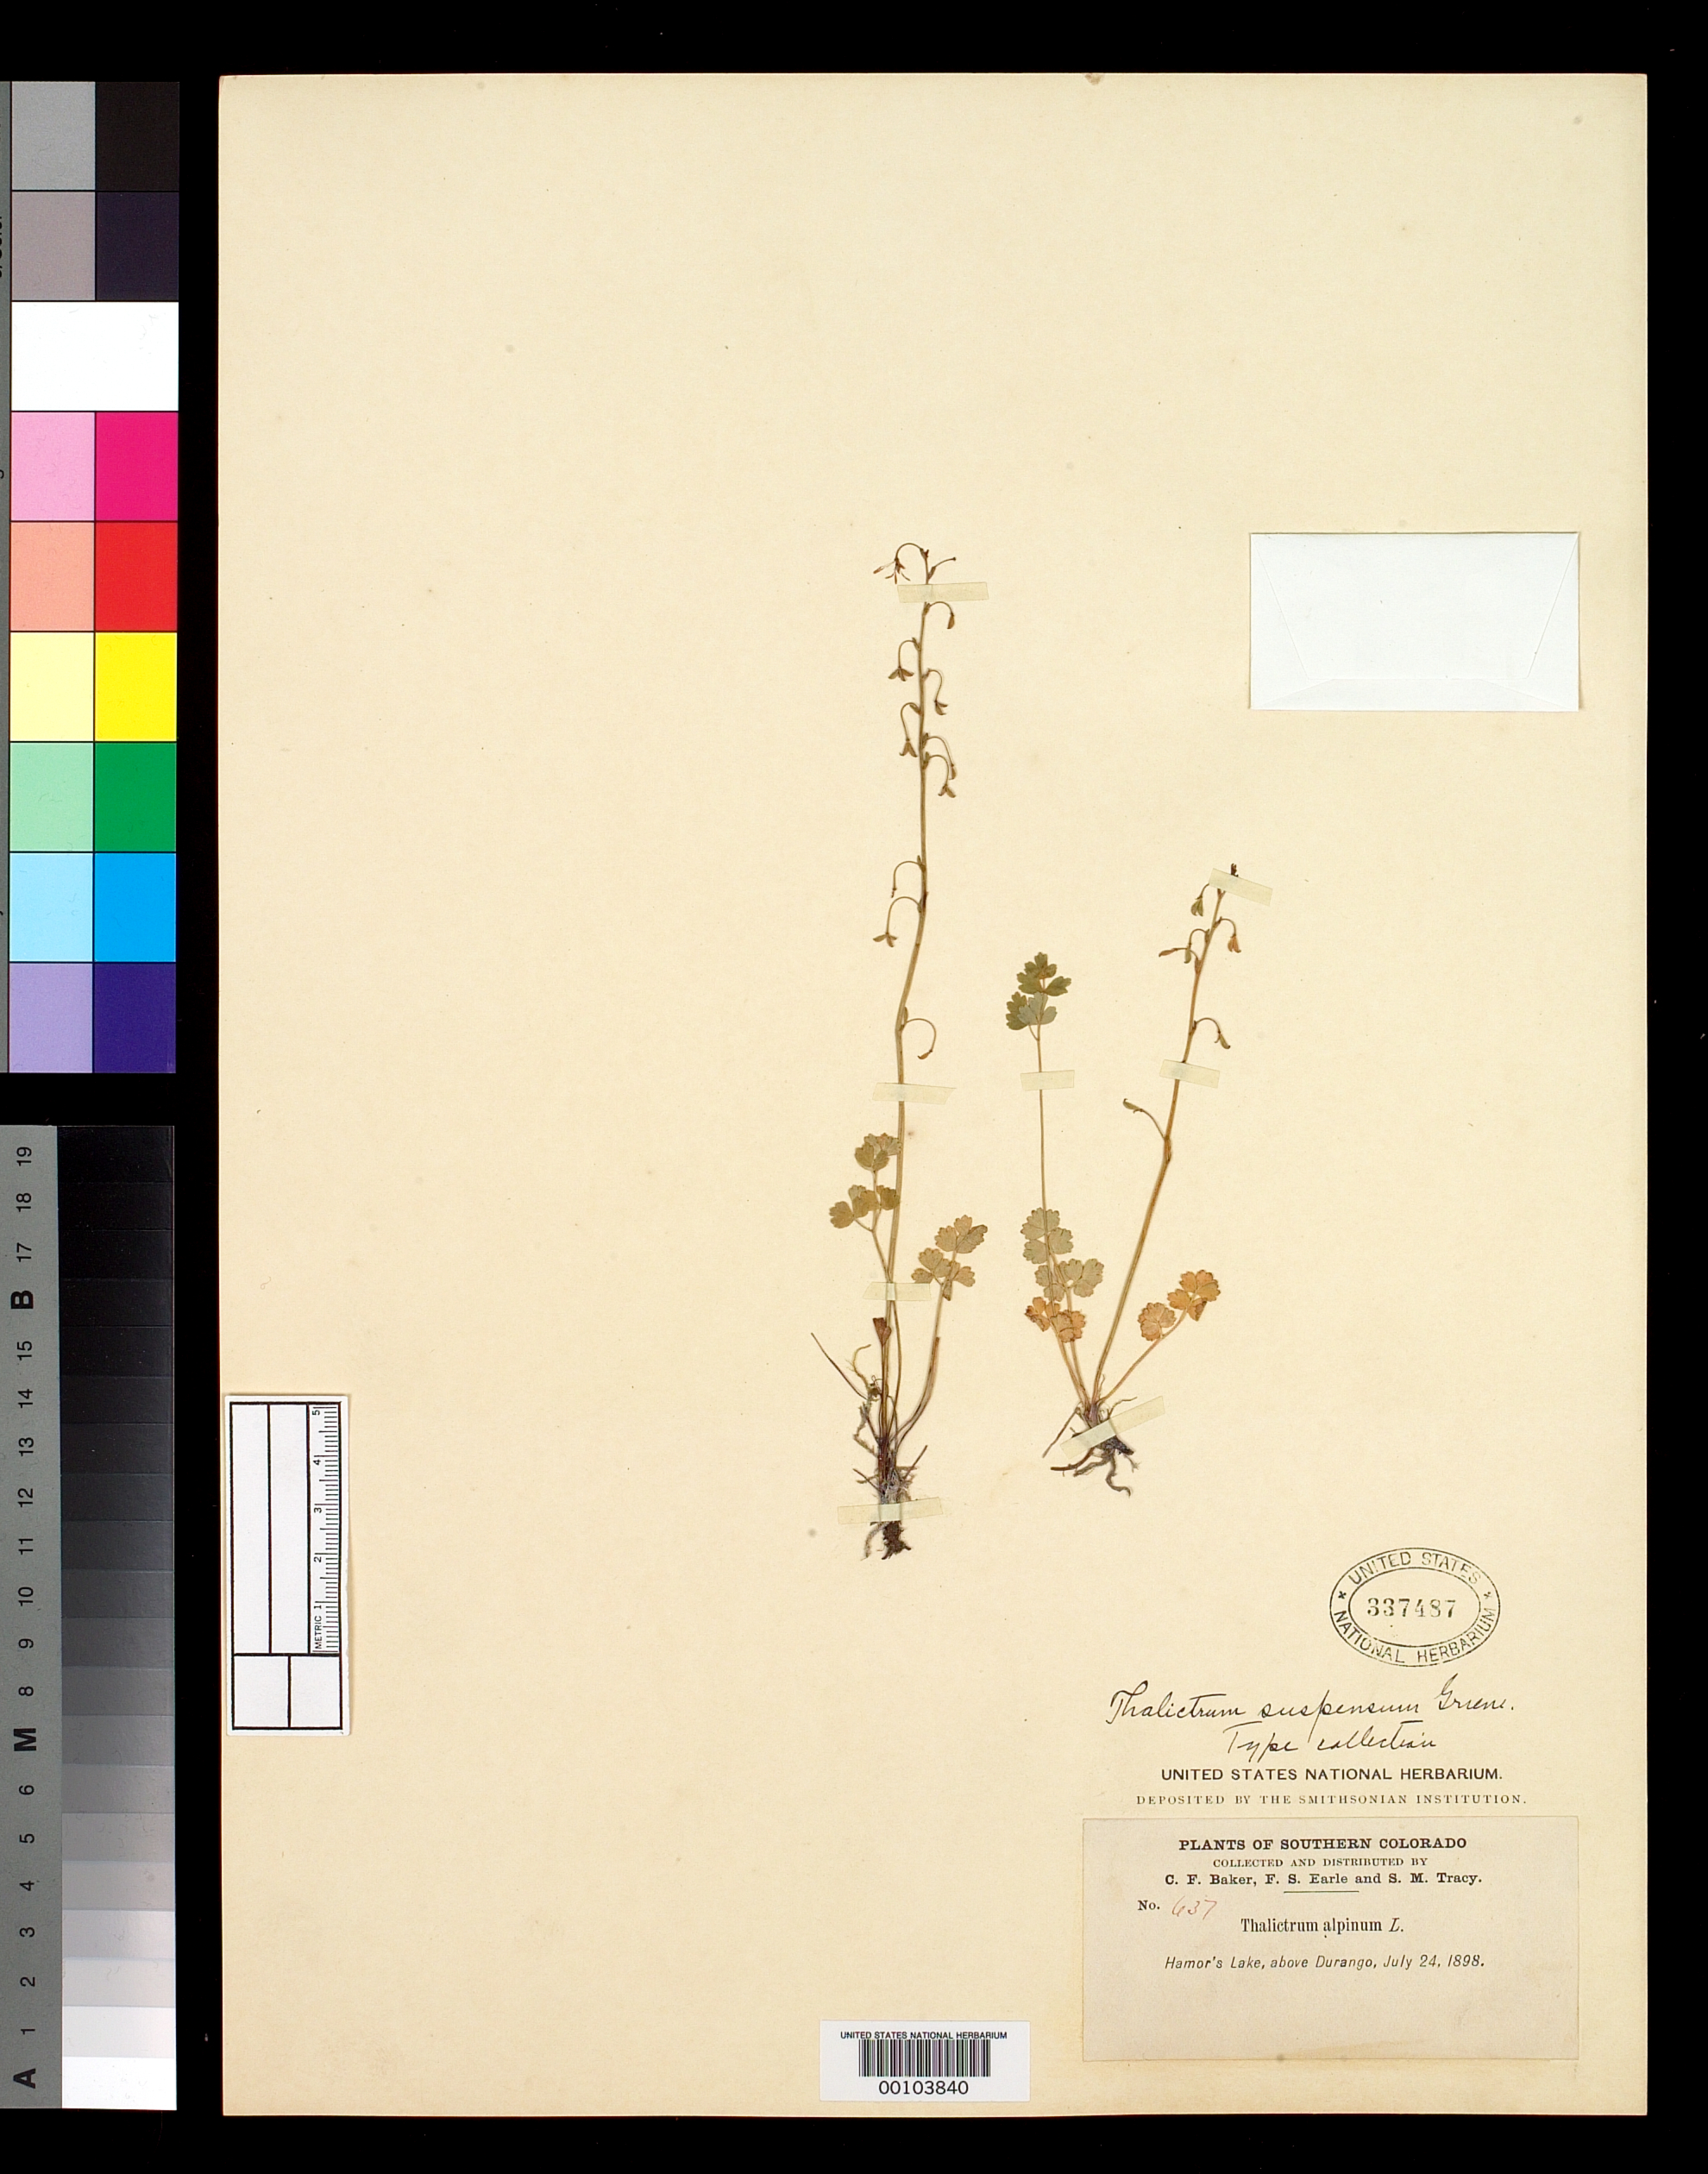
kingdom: Plantae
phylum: Tracheophyta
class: Magnoliopsida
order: Ranunculales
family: Ranunculaceae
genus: Thalictrum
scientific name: Thalictrum suspensum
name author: Greene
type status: Isotype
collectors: C. F. Baker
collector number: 637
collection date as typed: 24 Jul 1898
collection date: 1898-07-24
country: United States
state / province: Colorado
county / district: La Plata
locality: Hamor's Lake above Durango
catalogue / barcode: US 337487